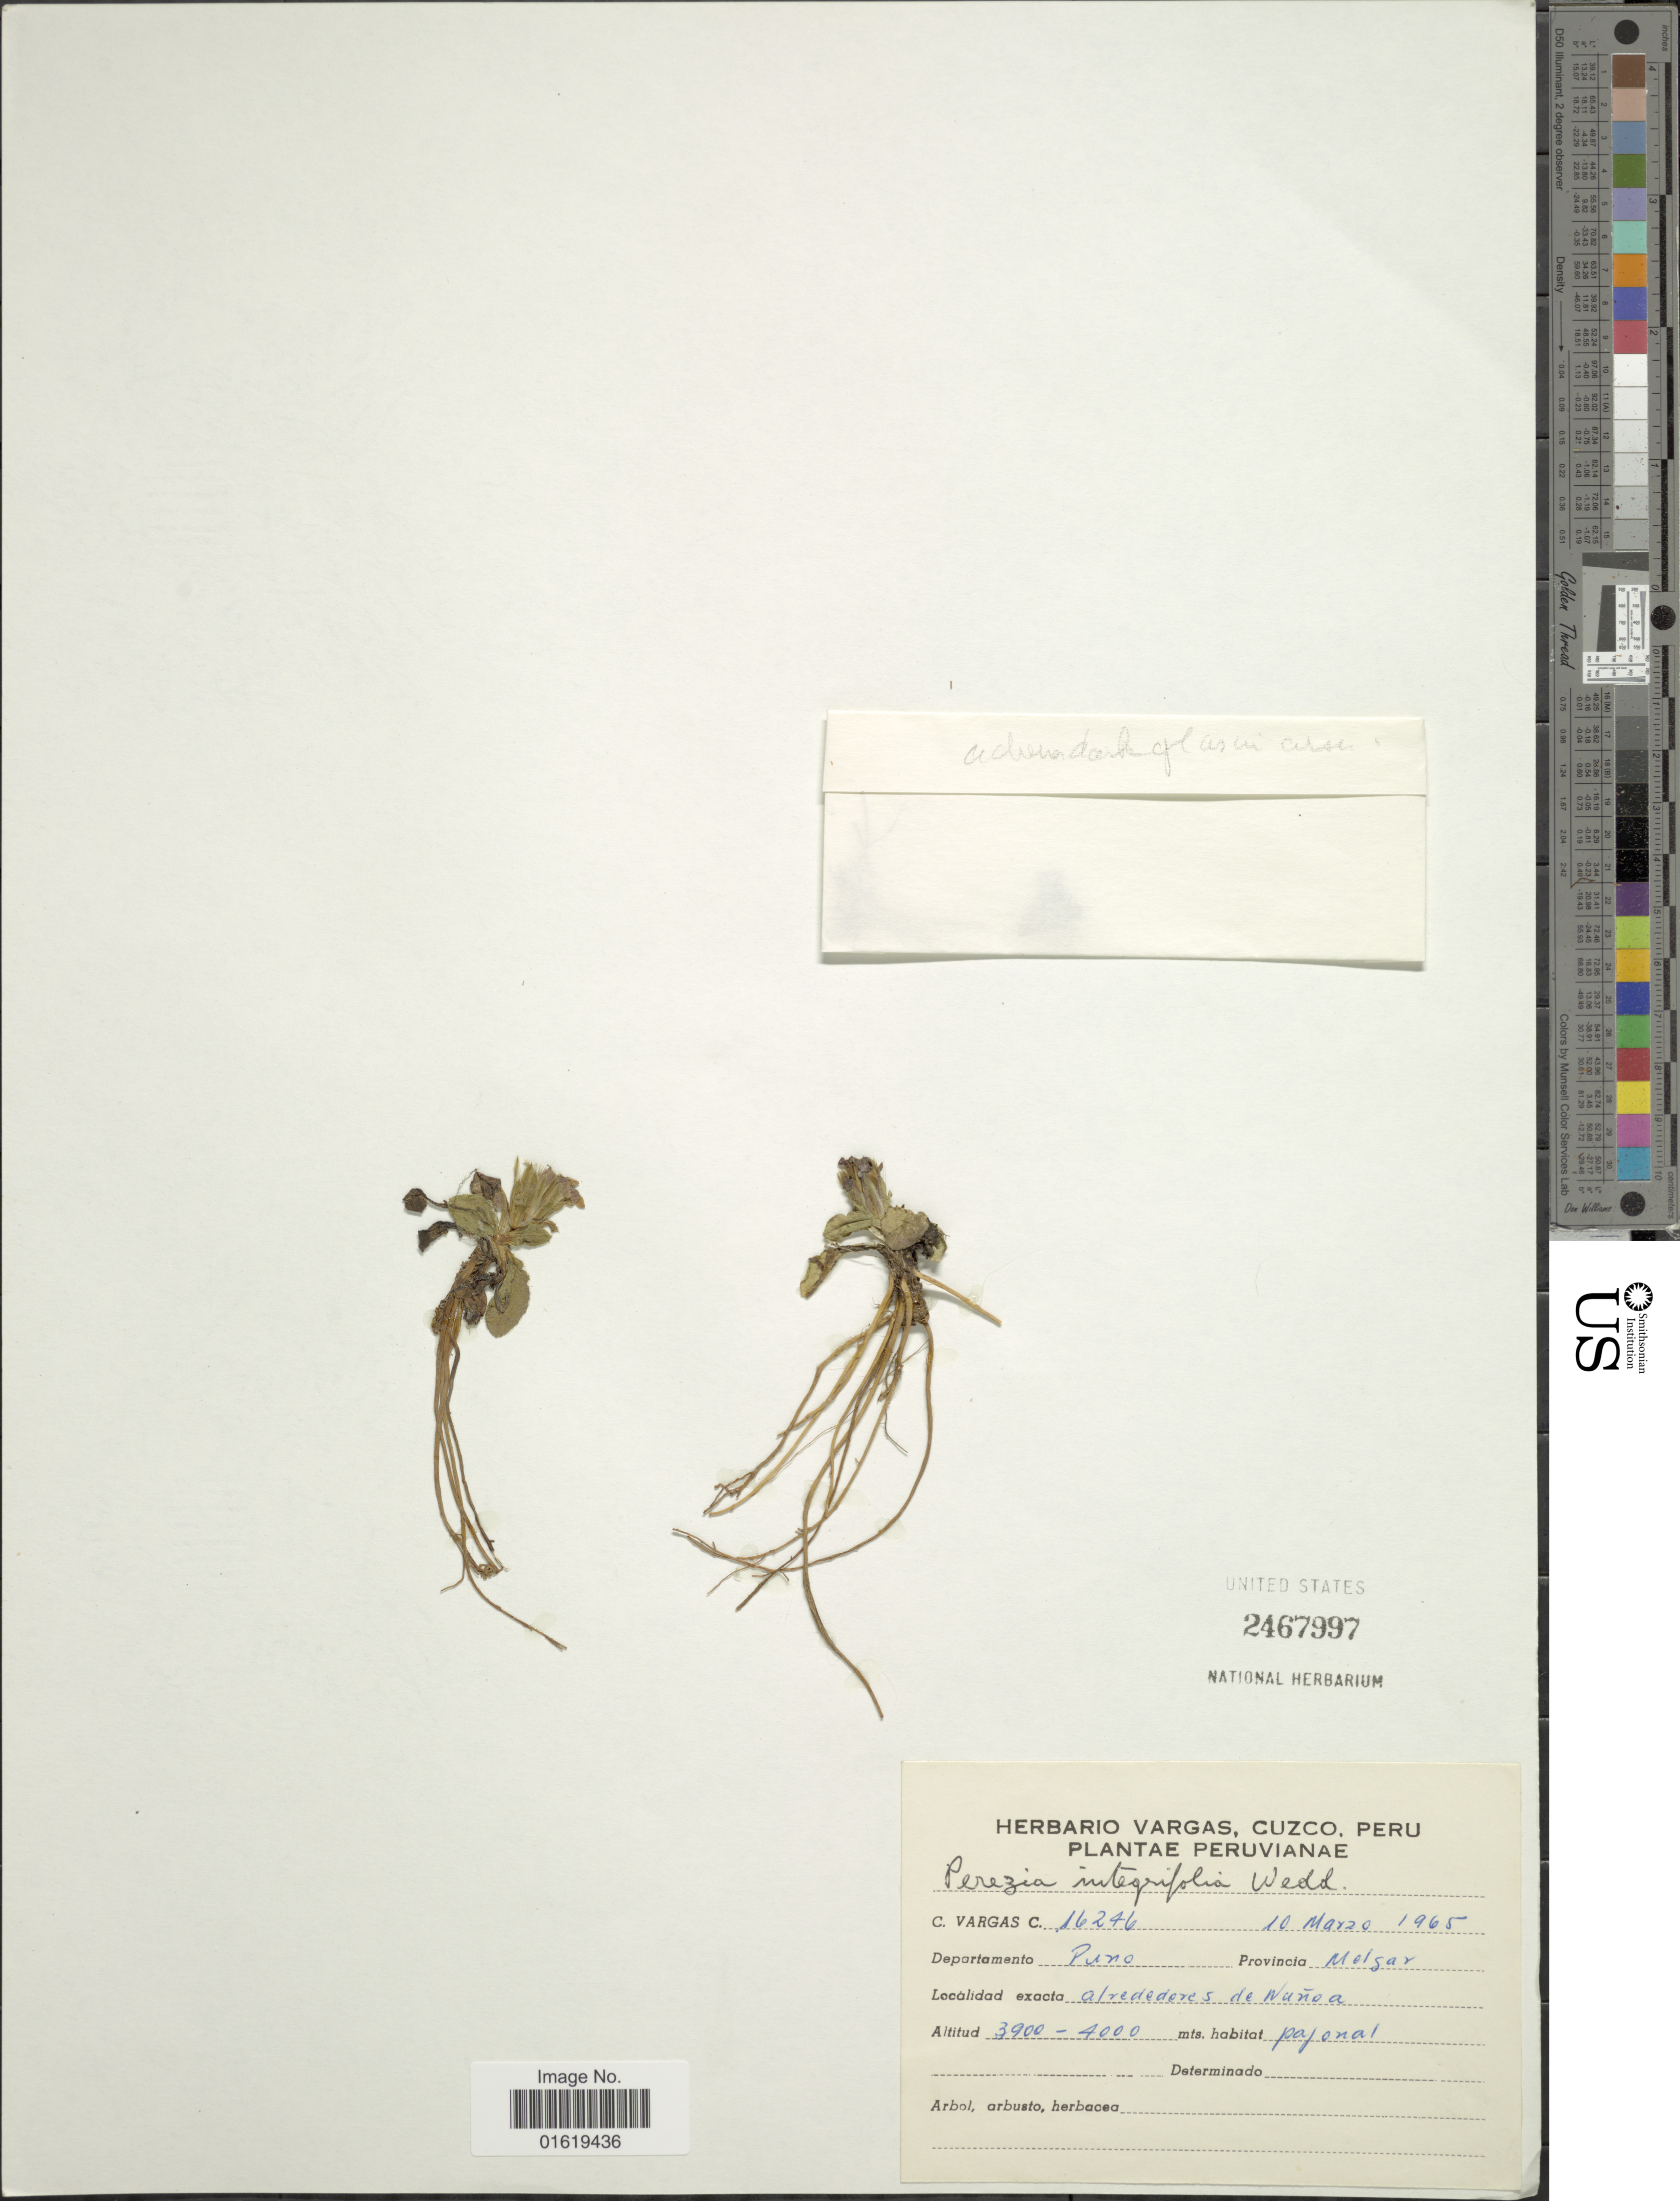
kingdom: Plantae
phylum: Tracheophyta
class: Magnoliopsida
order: Asterales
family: Asteraceae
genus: Perezia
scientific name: Perezia coerulescens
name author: Wedd.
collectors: C. Vargas Calderón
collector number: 16246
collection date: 1965-03-10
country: Peru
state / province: Puno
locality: Departamento Puno. Provincia Melgar. Alrededores de Nuñoa.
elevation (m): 3900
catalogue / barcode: US 2467997